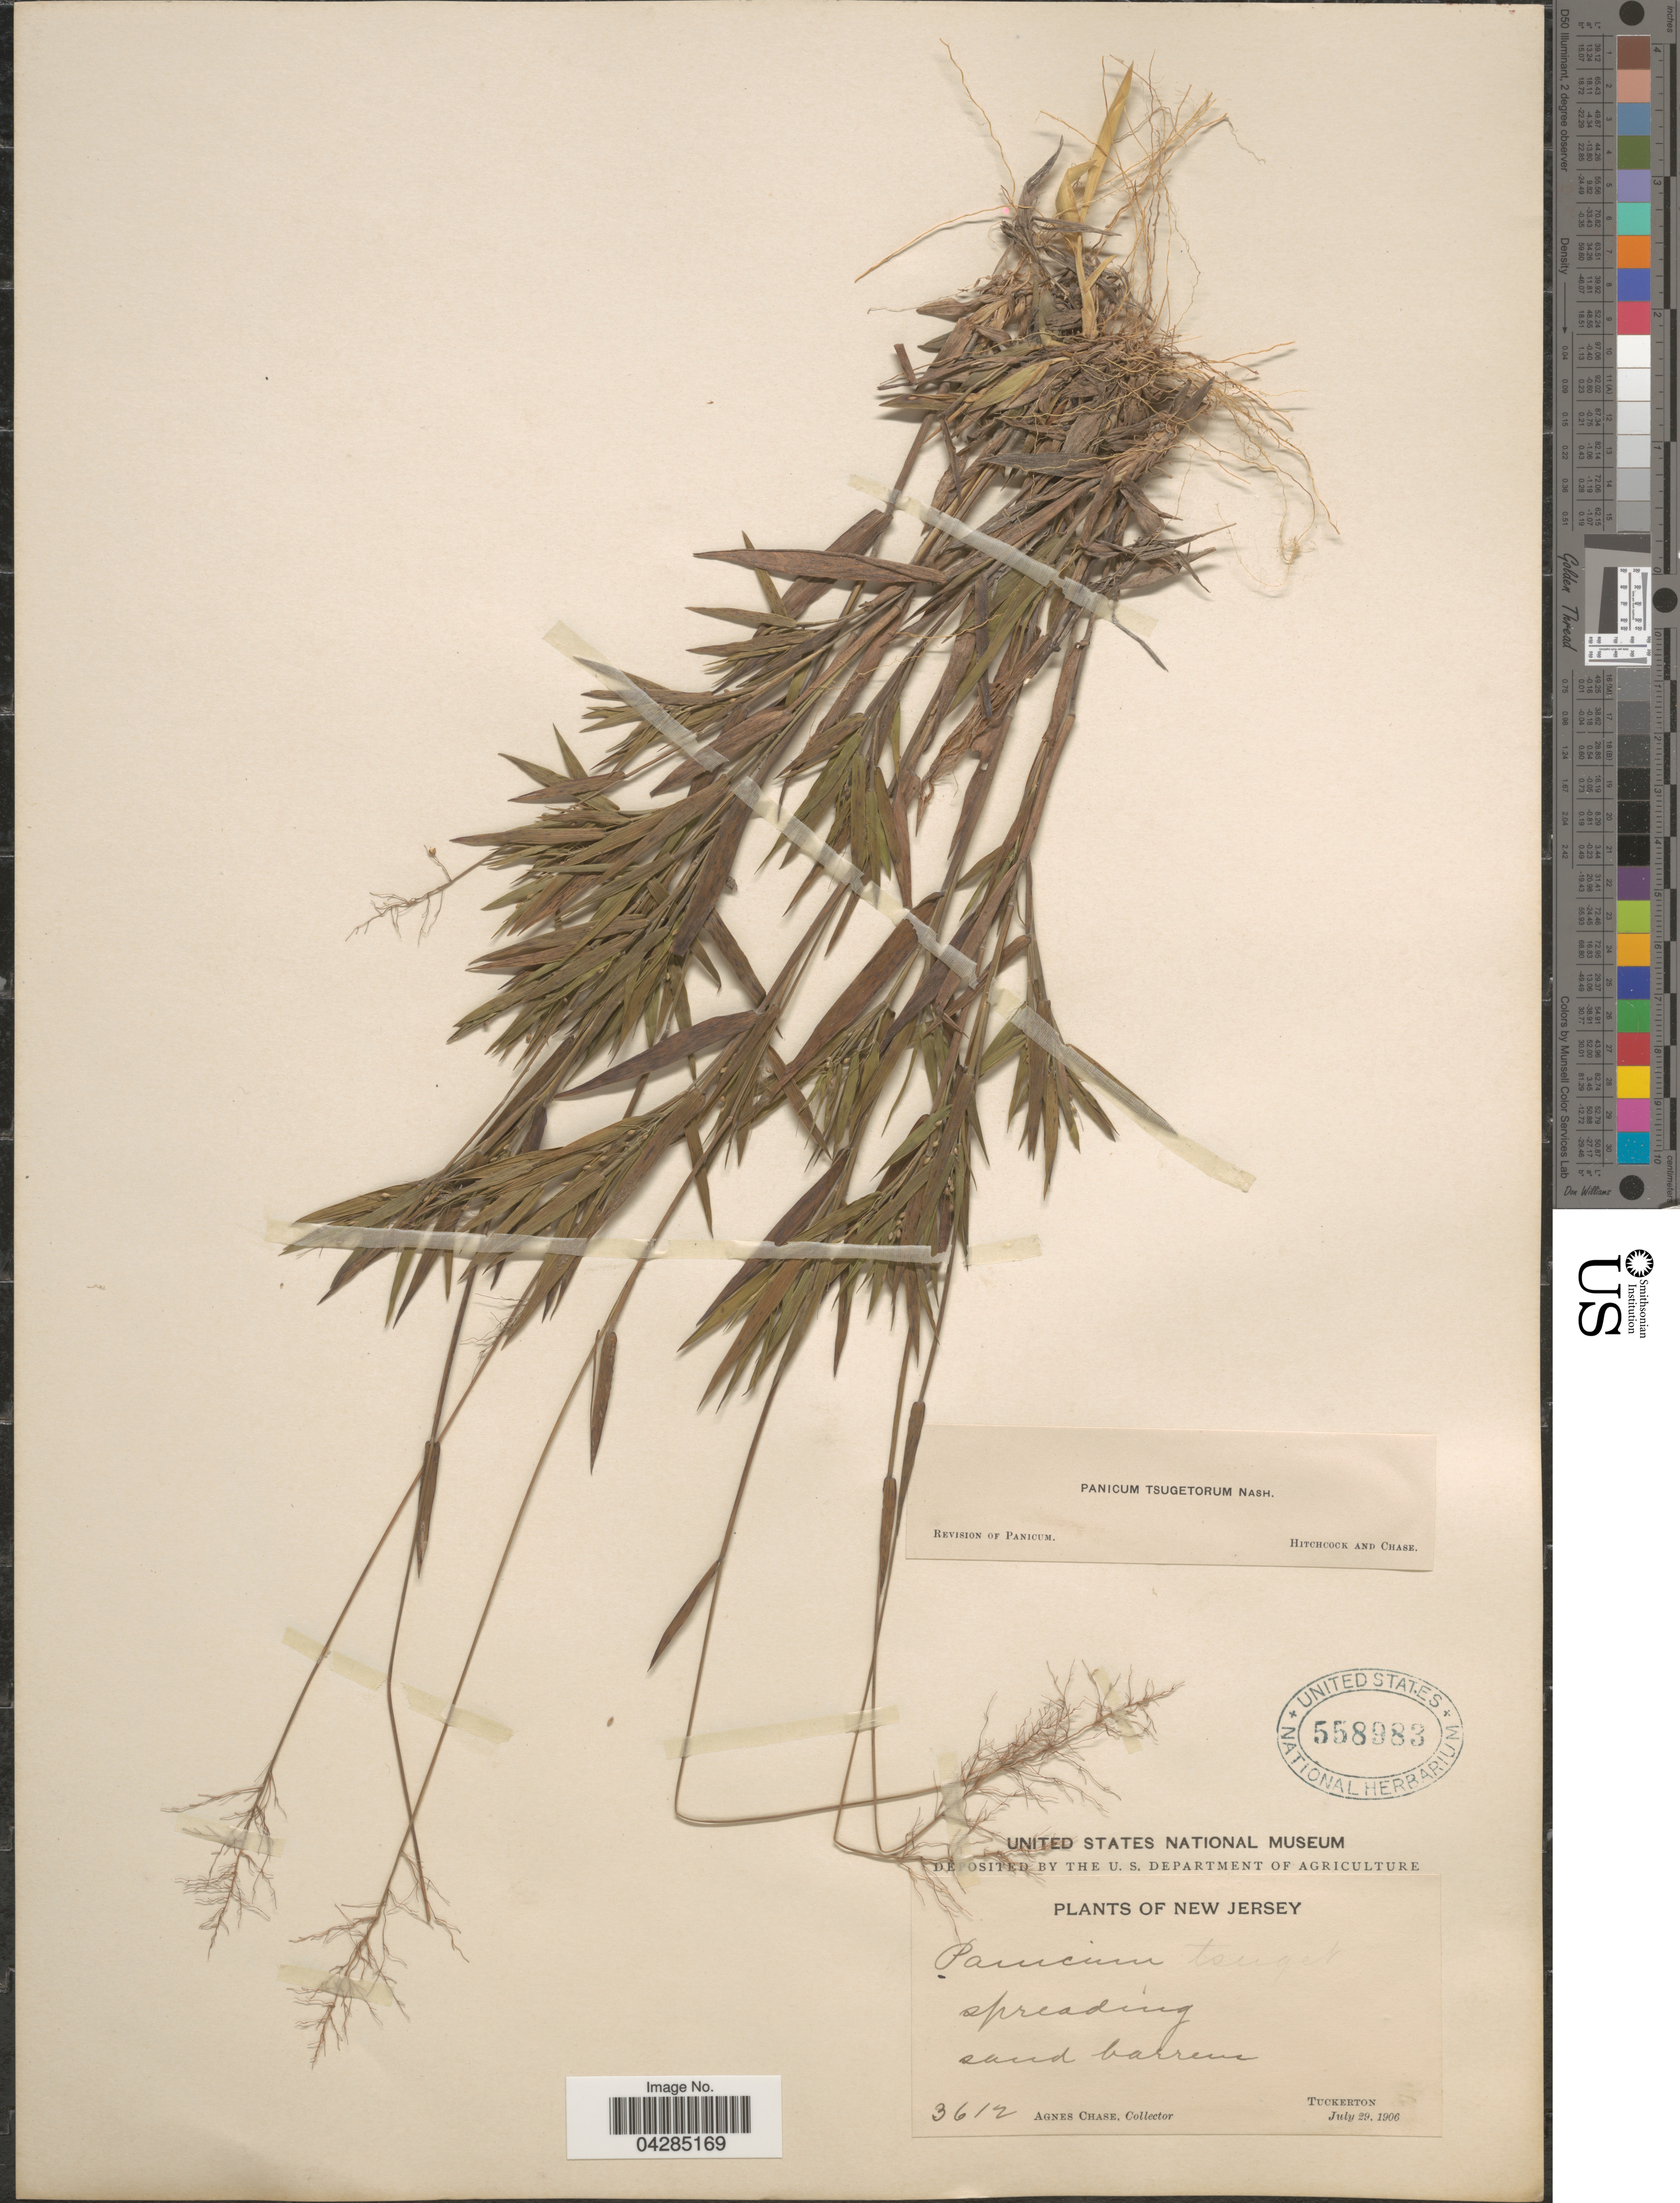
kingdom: Plantae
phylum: Tracheophyta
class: Liliopsida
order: Poales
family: Poaceae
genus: Dichanthelium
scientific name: Dichanthelium portoricense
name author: (Desv. ex Ham.) B.F. Hansen & Wunderlin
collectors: A. Chase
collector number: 3612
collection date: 1906-07-29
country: United States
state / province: New Jersey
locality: Tuckerton.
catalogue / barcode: US 558983